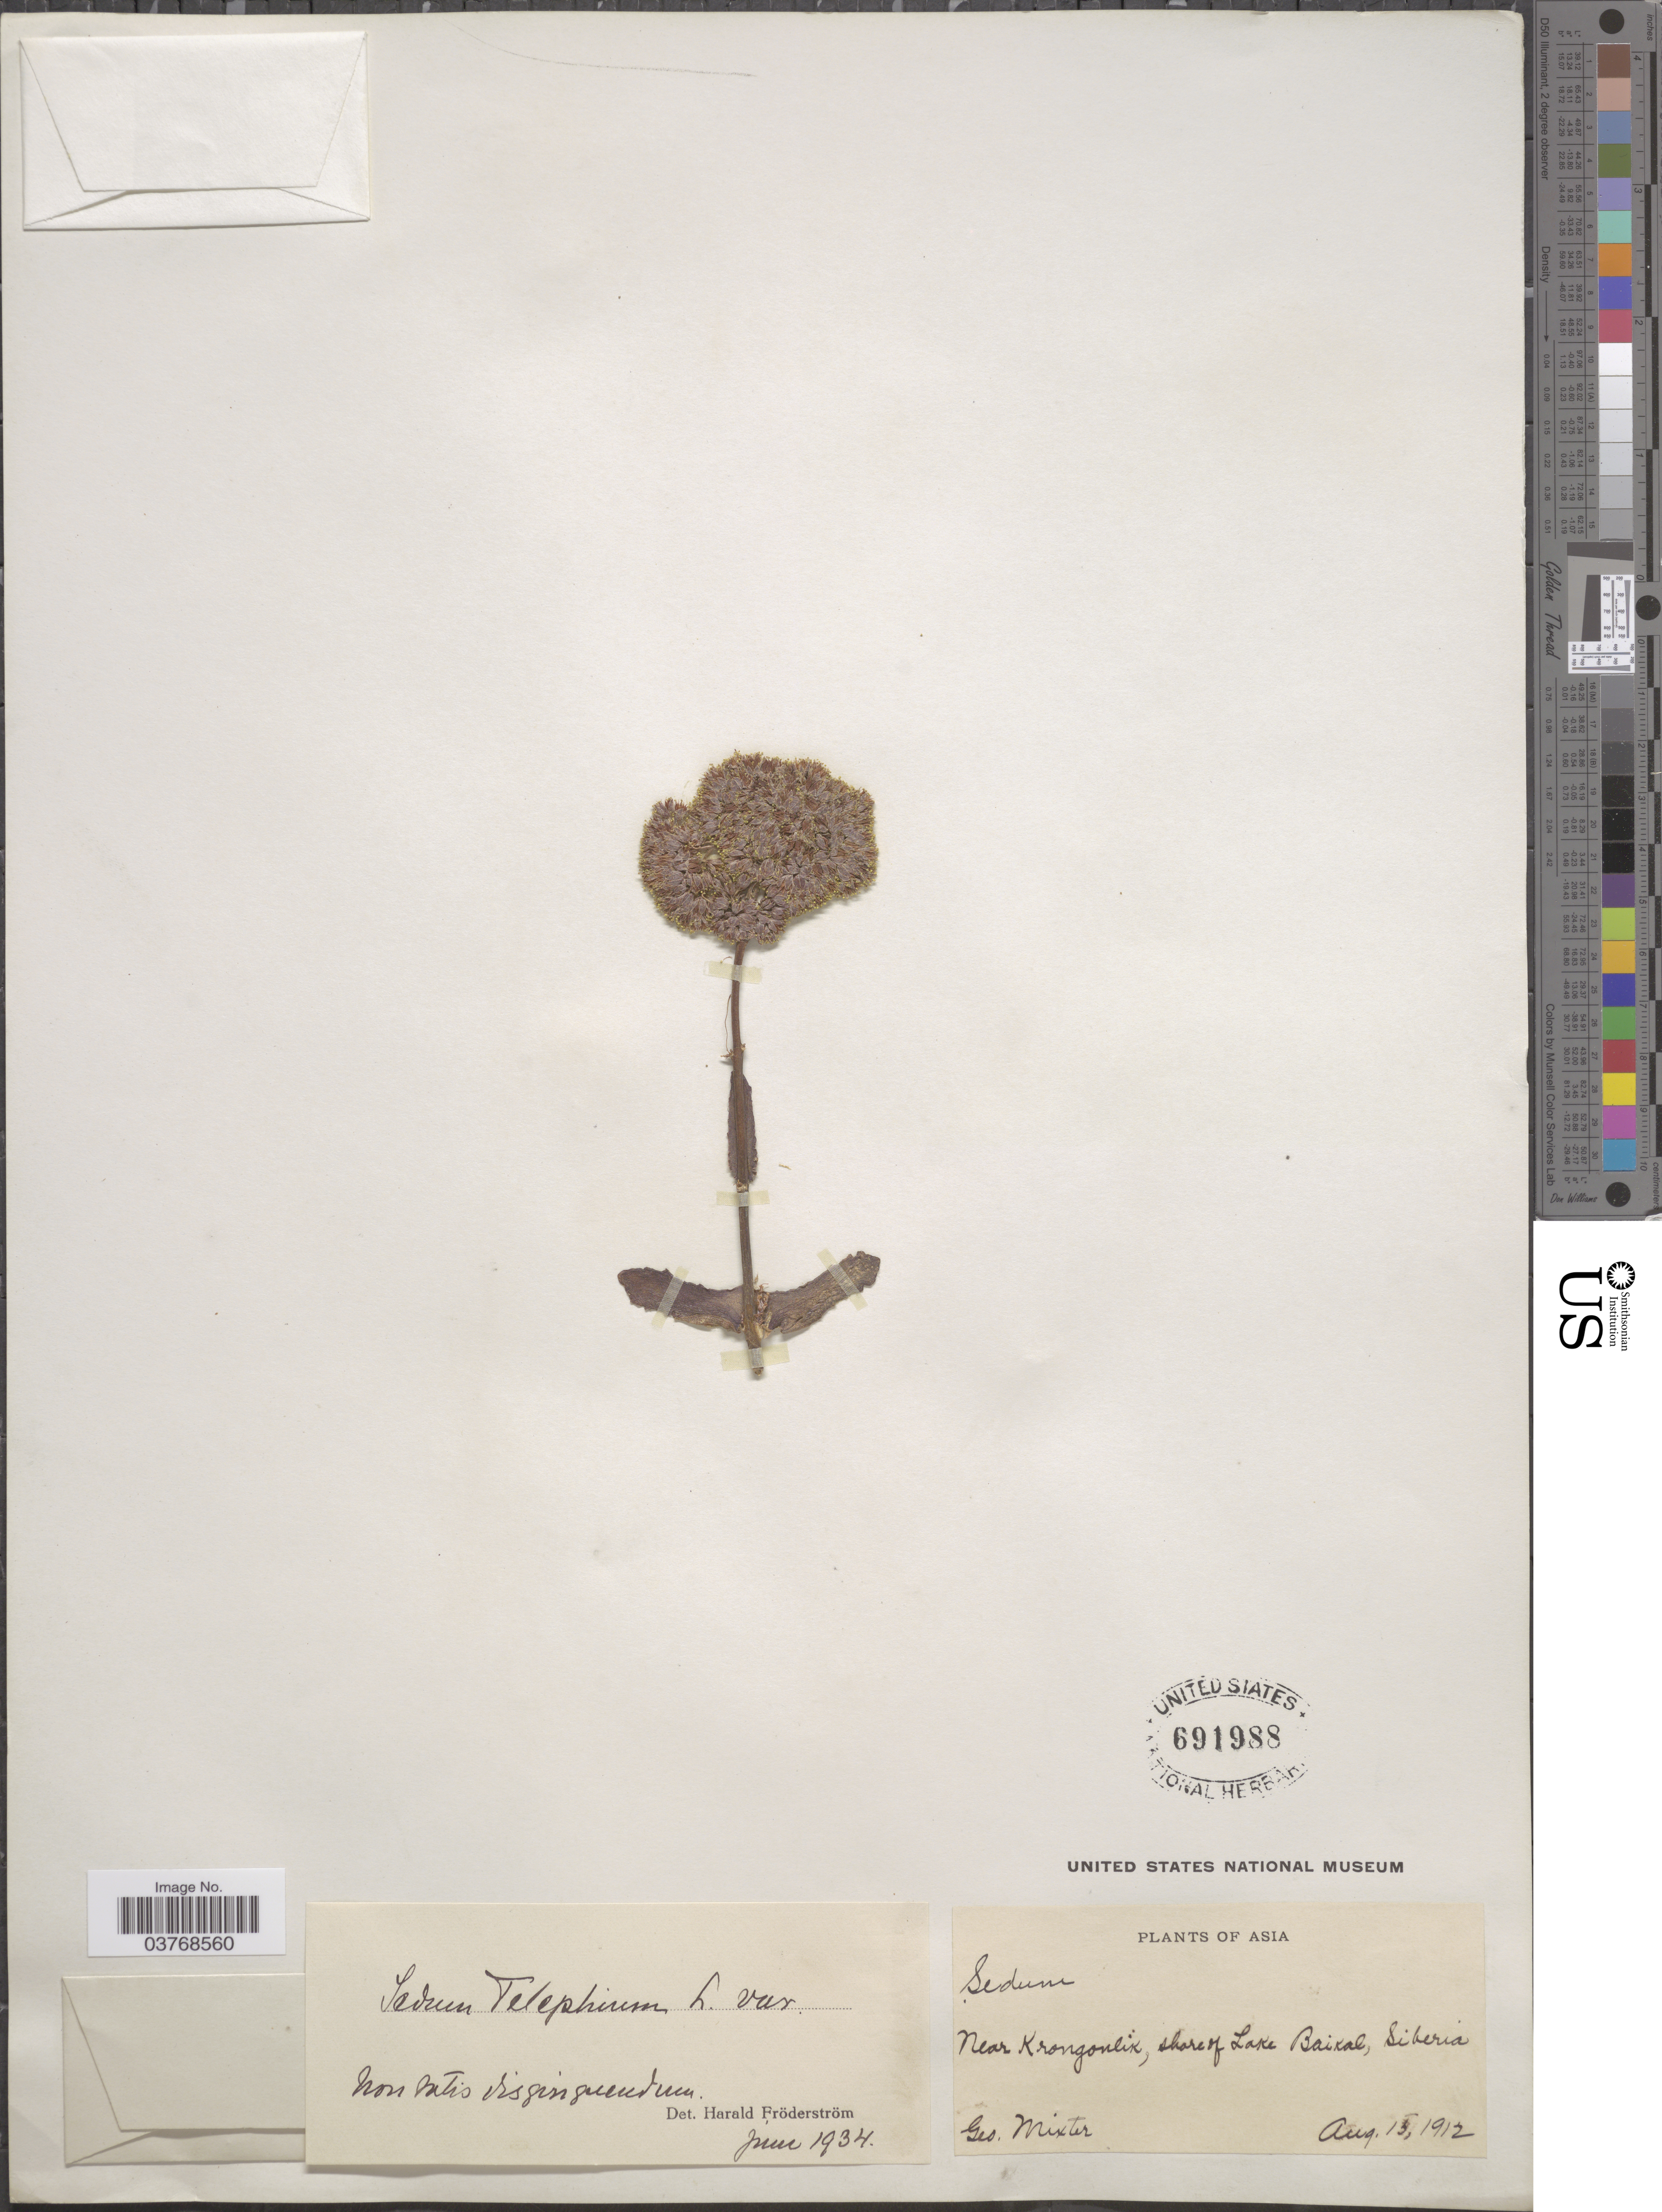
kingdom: Plantae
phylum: Tracheophyta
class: Magnoliopsida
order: Saxifragales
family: Crassulaceae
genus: Hylotelephium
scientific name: Hylotelephium sp.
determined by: Strong, Mark T., (BOT), Smithsonian Institution - National Museum of Natural History (UNITED STATES)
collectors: G. Mixter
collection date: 1912-08-15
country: Russian Federation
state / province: Buryatia / Irkutsk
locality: Asia. Near Krongonlik, shore of Lake Baikal, Siberia.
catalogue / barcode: US 691988